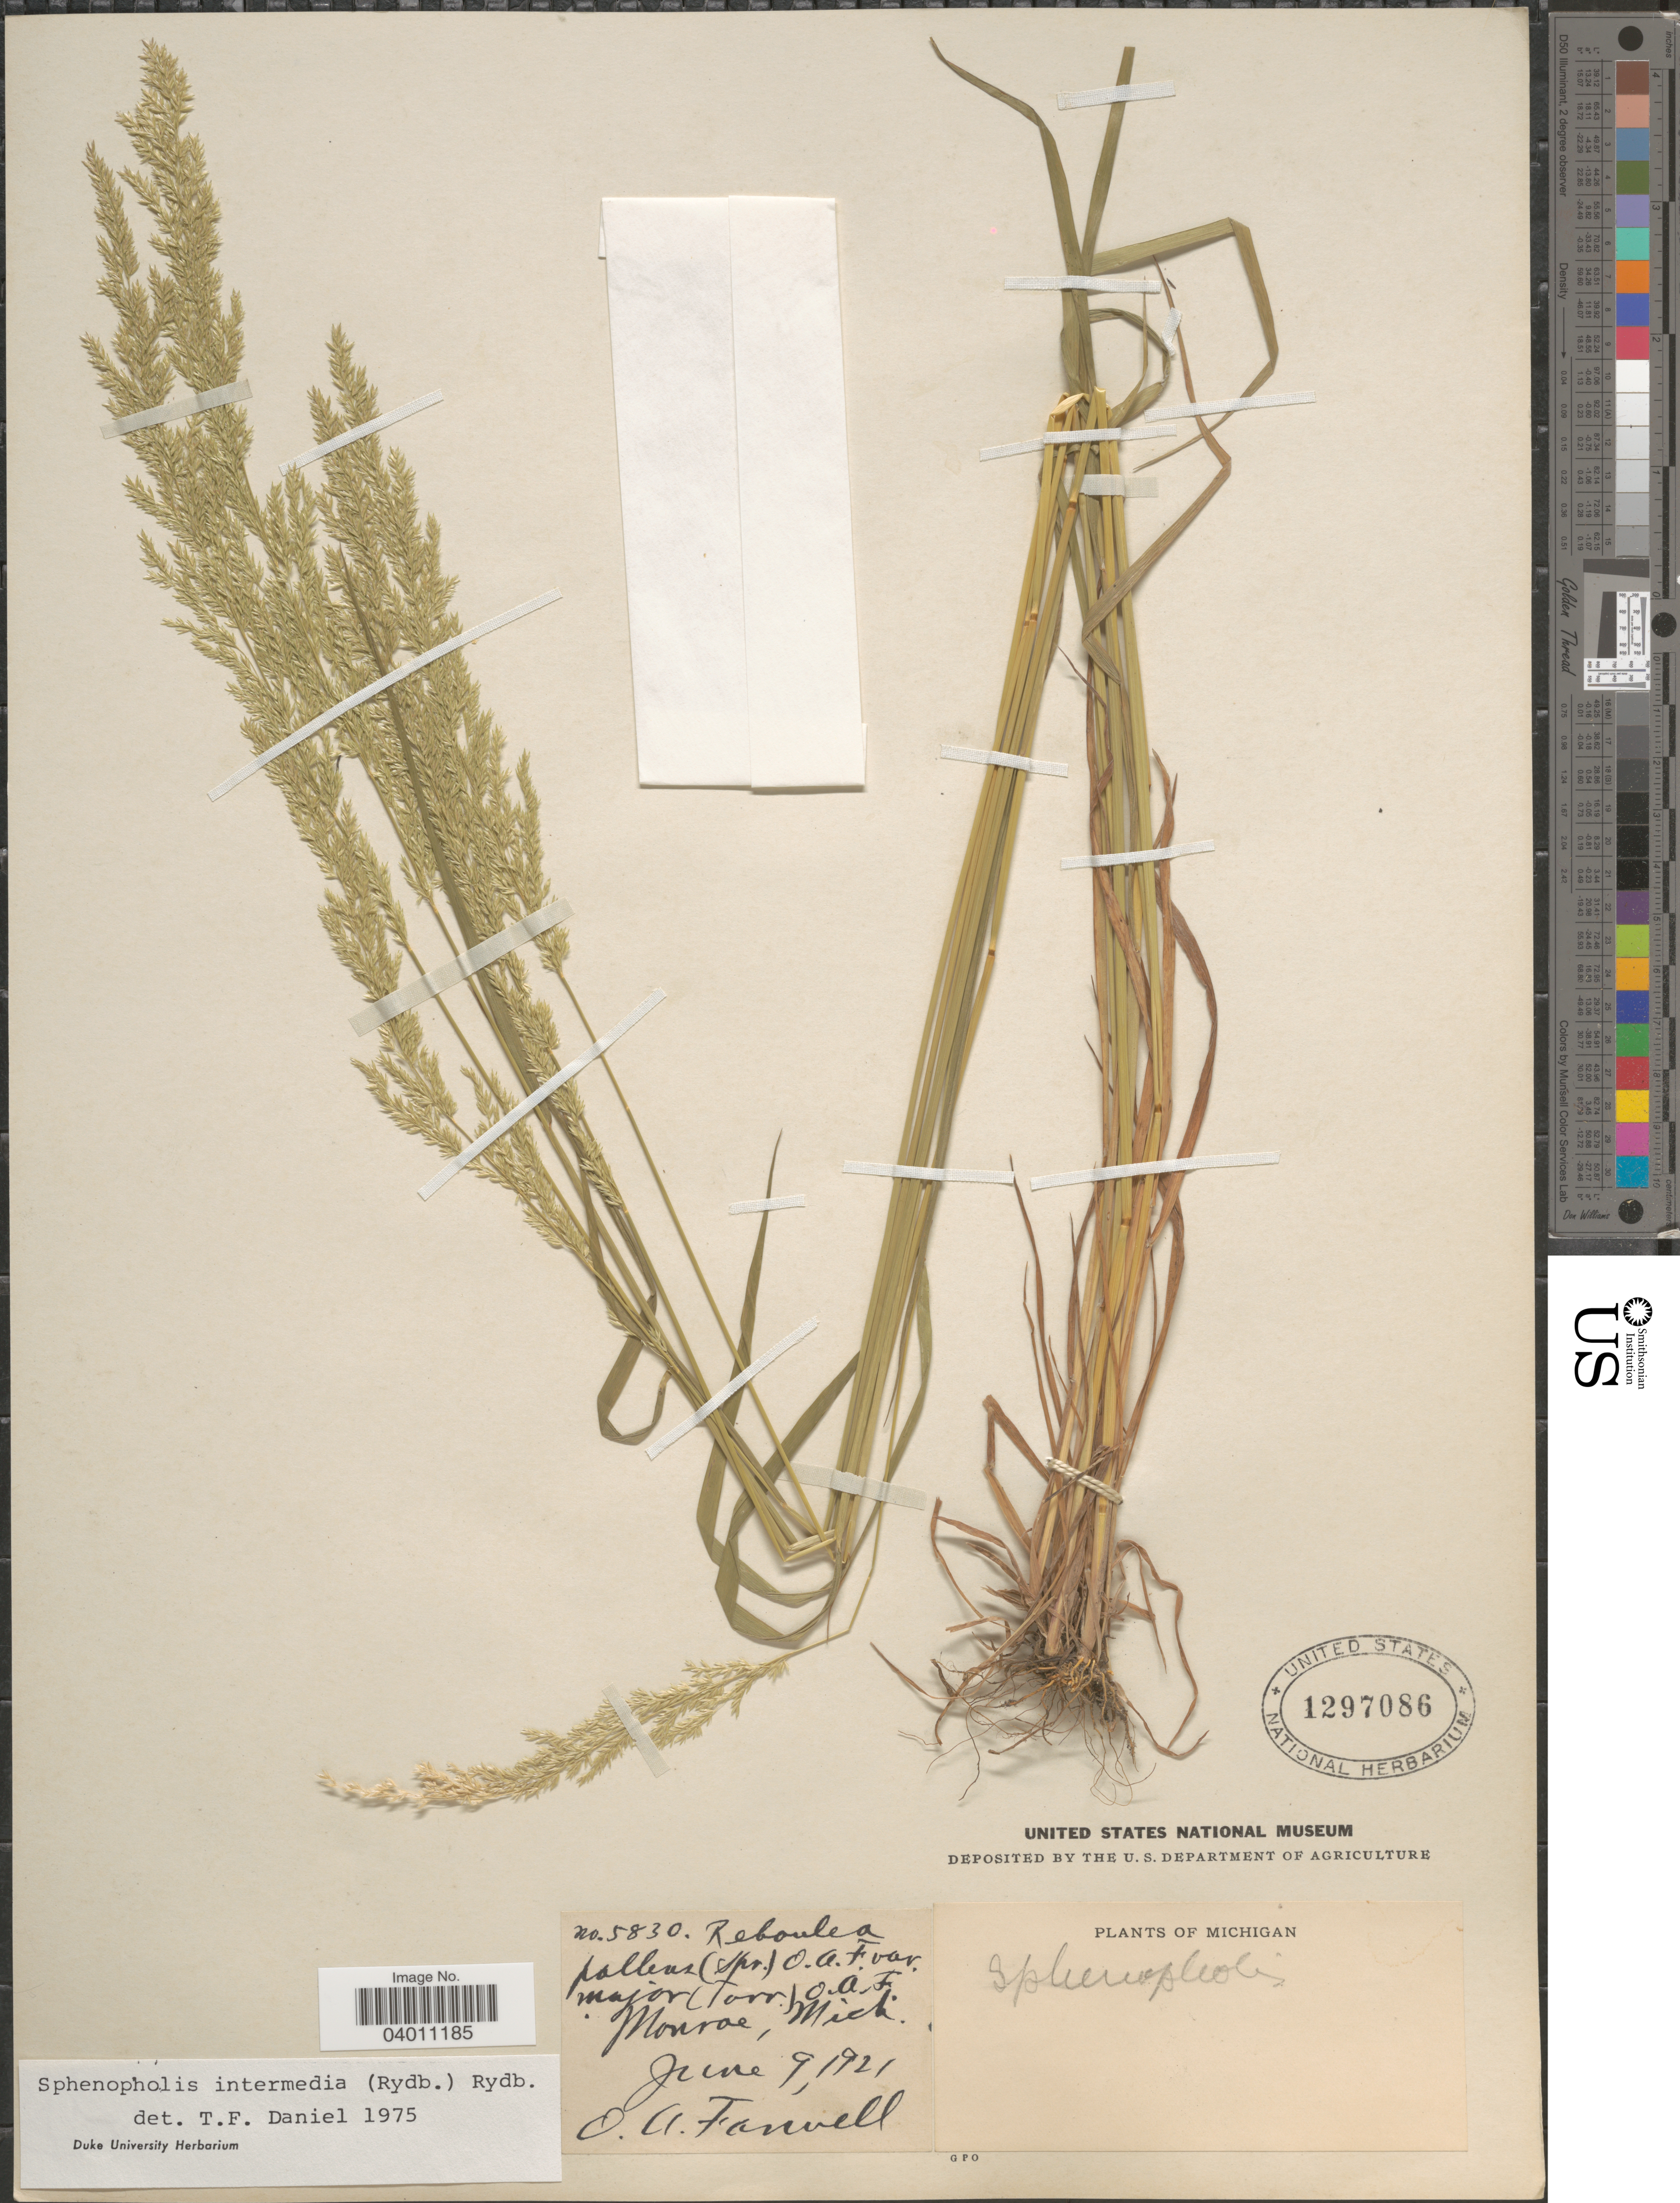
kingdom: Plantae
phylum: Tracheophyta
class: Liliopsida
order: Poales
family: Poaceae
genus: Sphenopholis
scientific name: Sphenopholis intermedia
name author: (Rydb.) Rydb.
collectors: O. Farwell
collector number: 5830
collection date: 1921-06-09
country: United States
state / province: Michigan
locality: Monroe.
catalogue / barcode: US 1297086